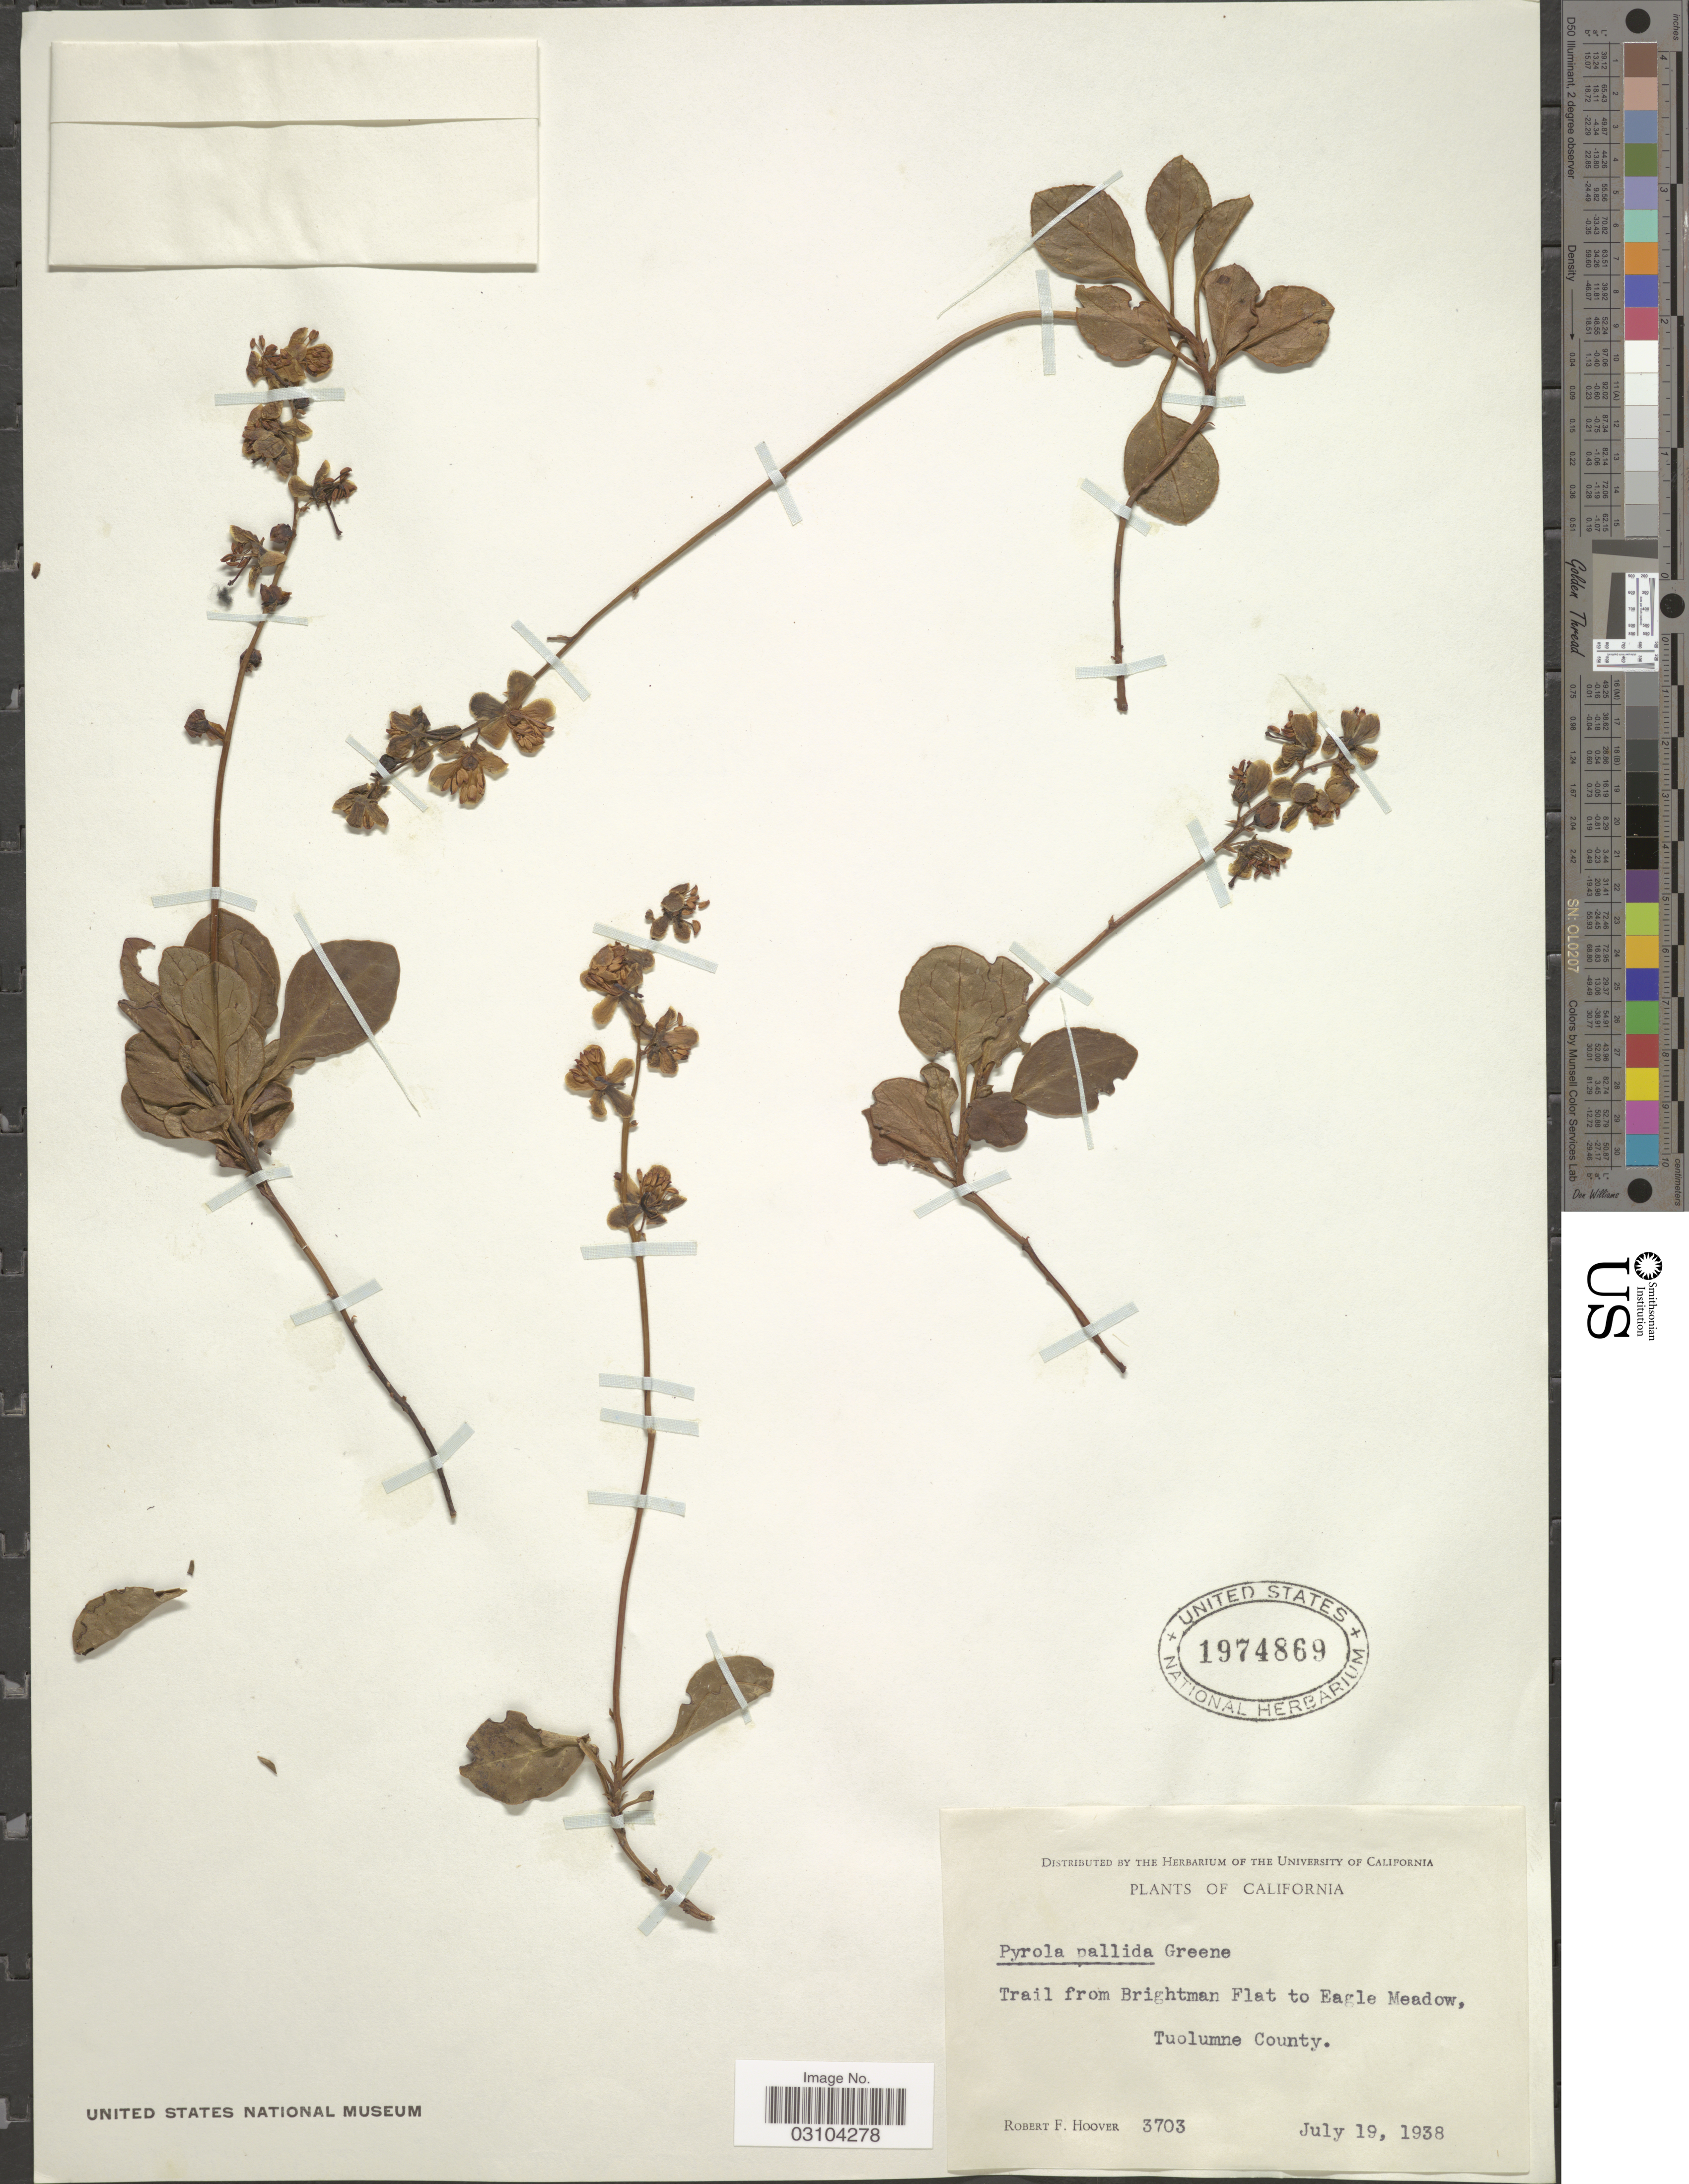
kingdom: Plantae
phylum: Tracheophyta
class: Magnoliopsida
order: Ericales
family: Ericaceae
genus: Pyrola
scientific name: Pyrola pallida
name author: Greene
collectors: R. F. Hoover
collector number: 3703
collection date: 1938-07-19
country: United States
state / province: California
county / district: Tuolumne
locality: Trail from Brightman Flat to Eagle Meadow, Tuolumne County.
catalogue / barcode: US 1974869